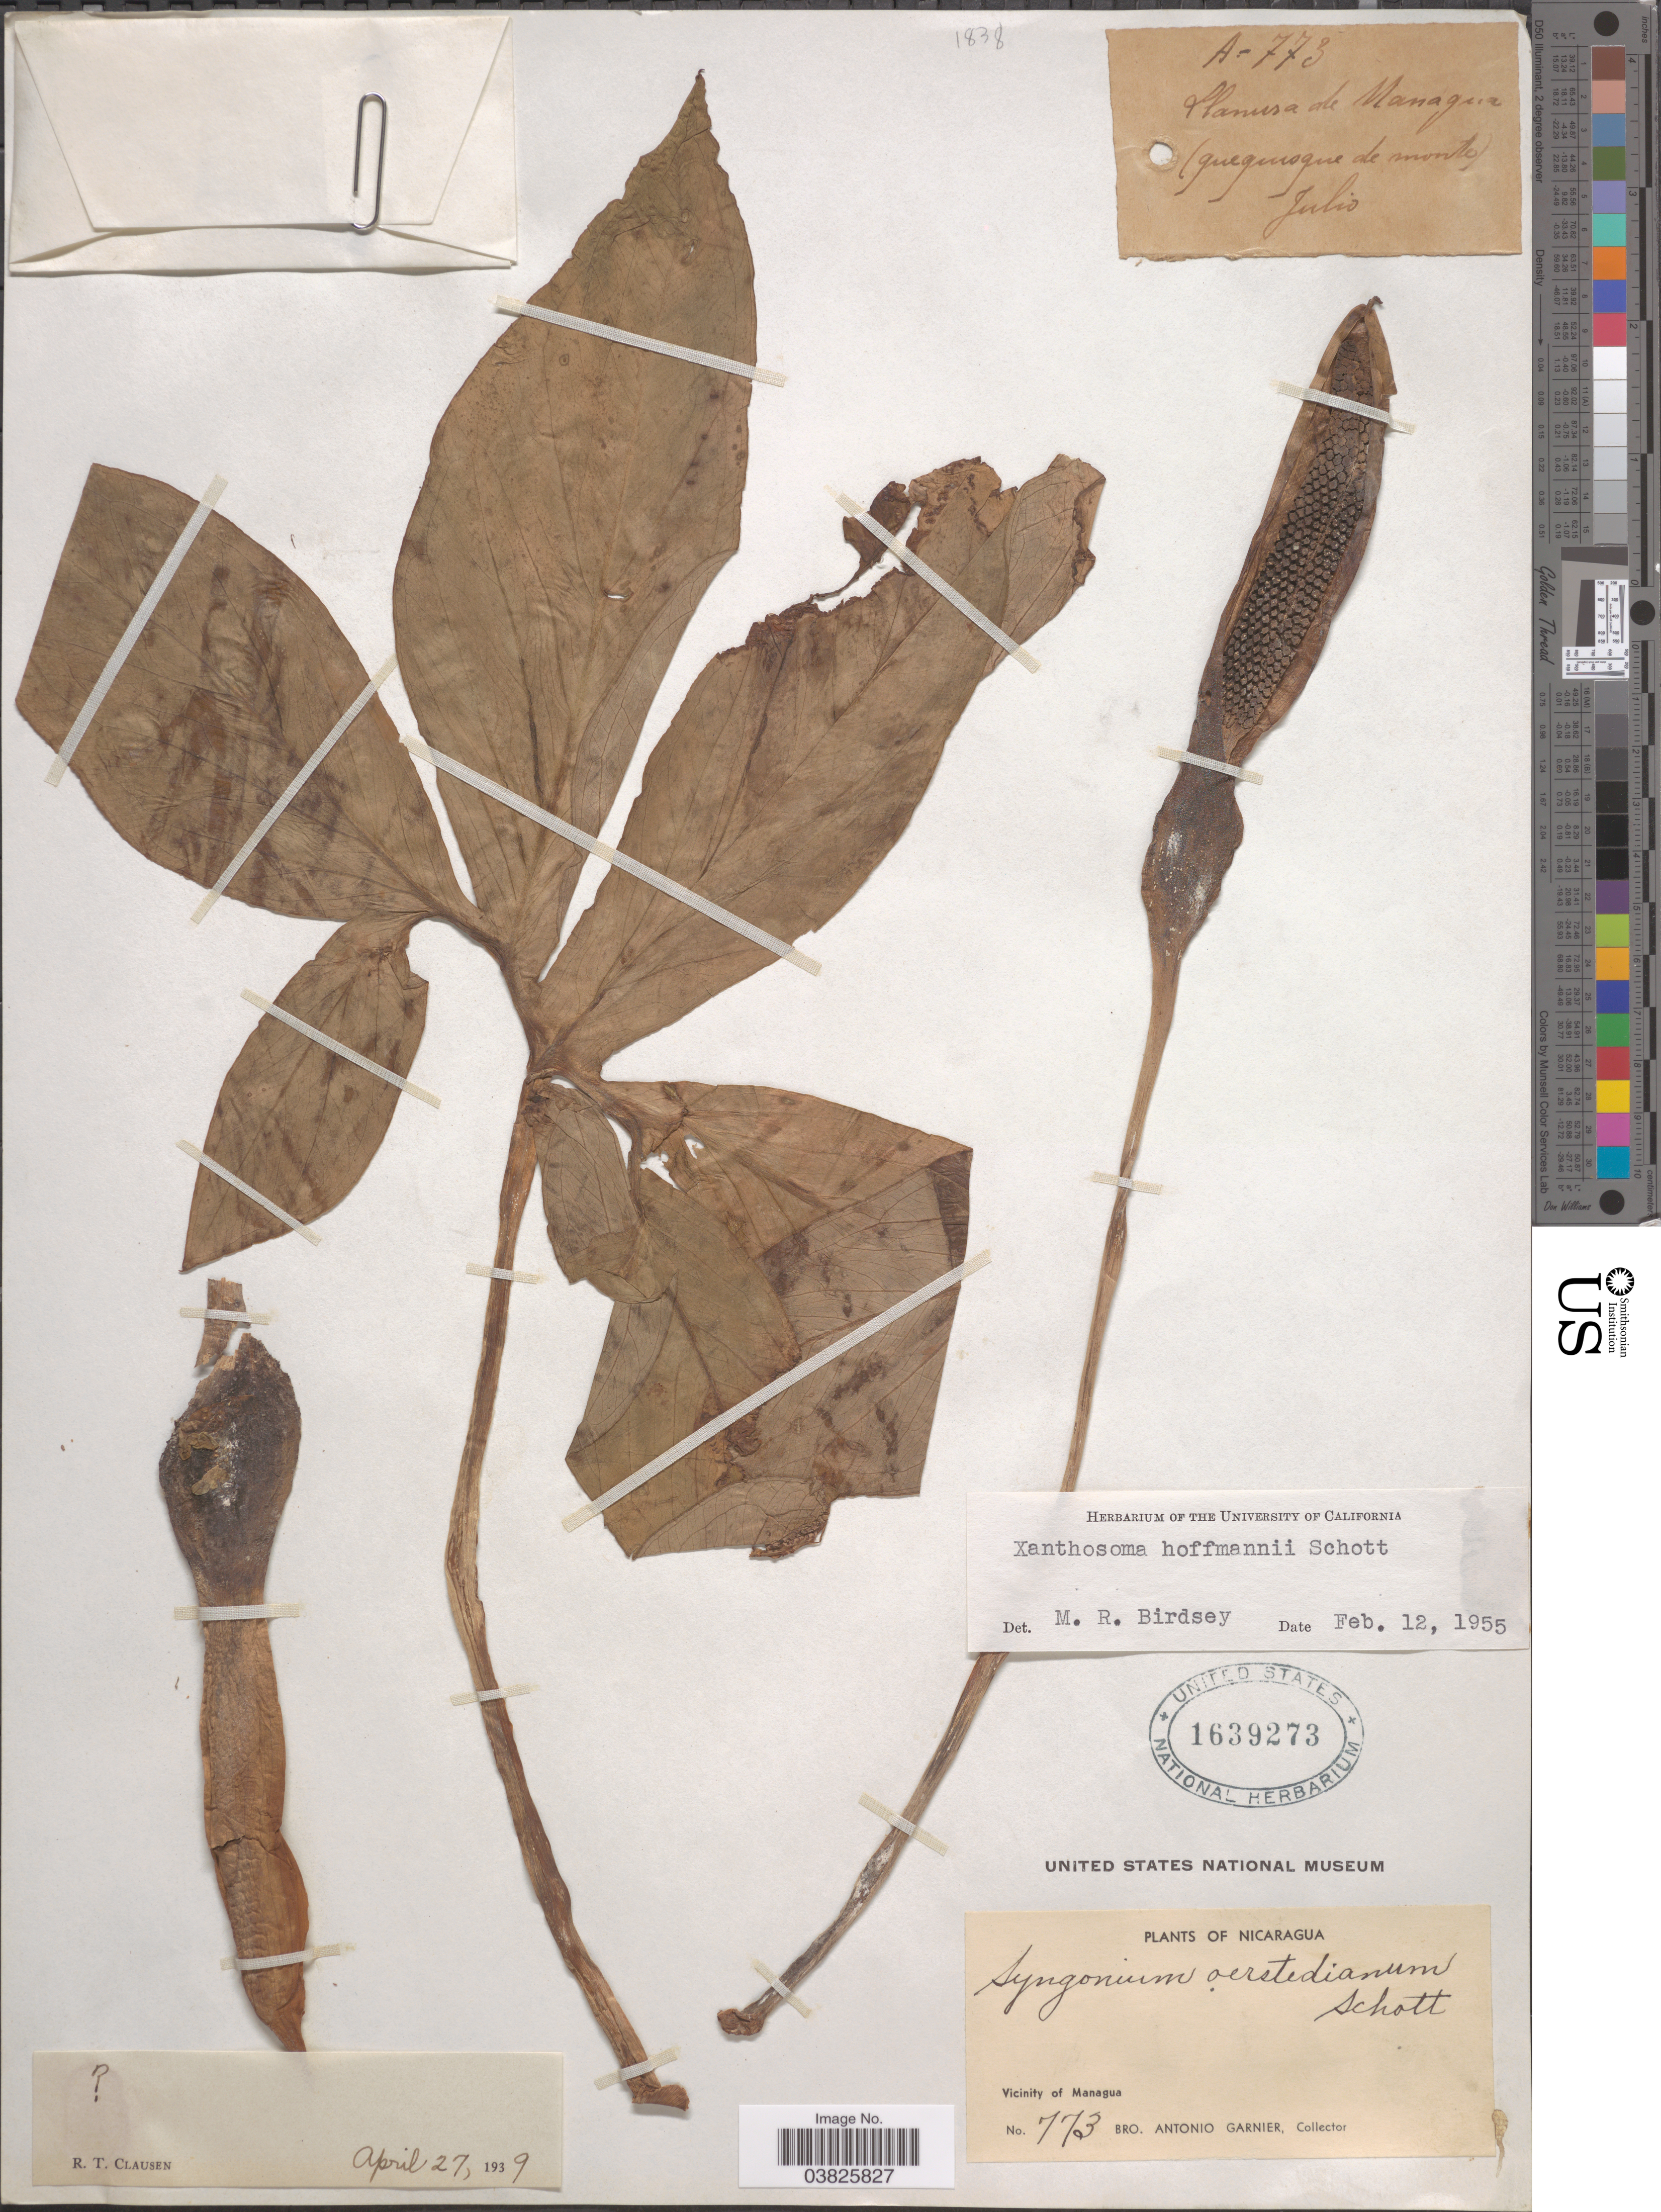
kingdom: Plantae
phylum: Tracheophyta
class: Liliopsida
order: Alismatales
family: Araceae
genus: Xanthosoma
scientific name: Xanthosoma hoffmannii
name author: (Schott) Schott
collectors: Bro. A. Garnier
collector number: A-773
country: Nicaragua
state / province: Managua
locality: Vicinity of Managua. Llanura de Managua.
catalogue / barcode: US 1639273